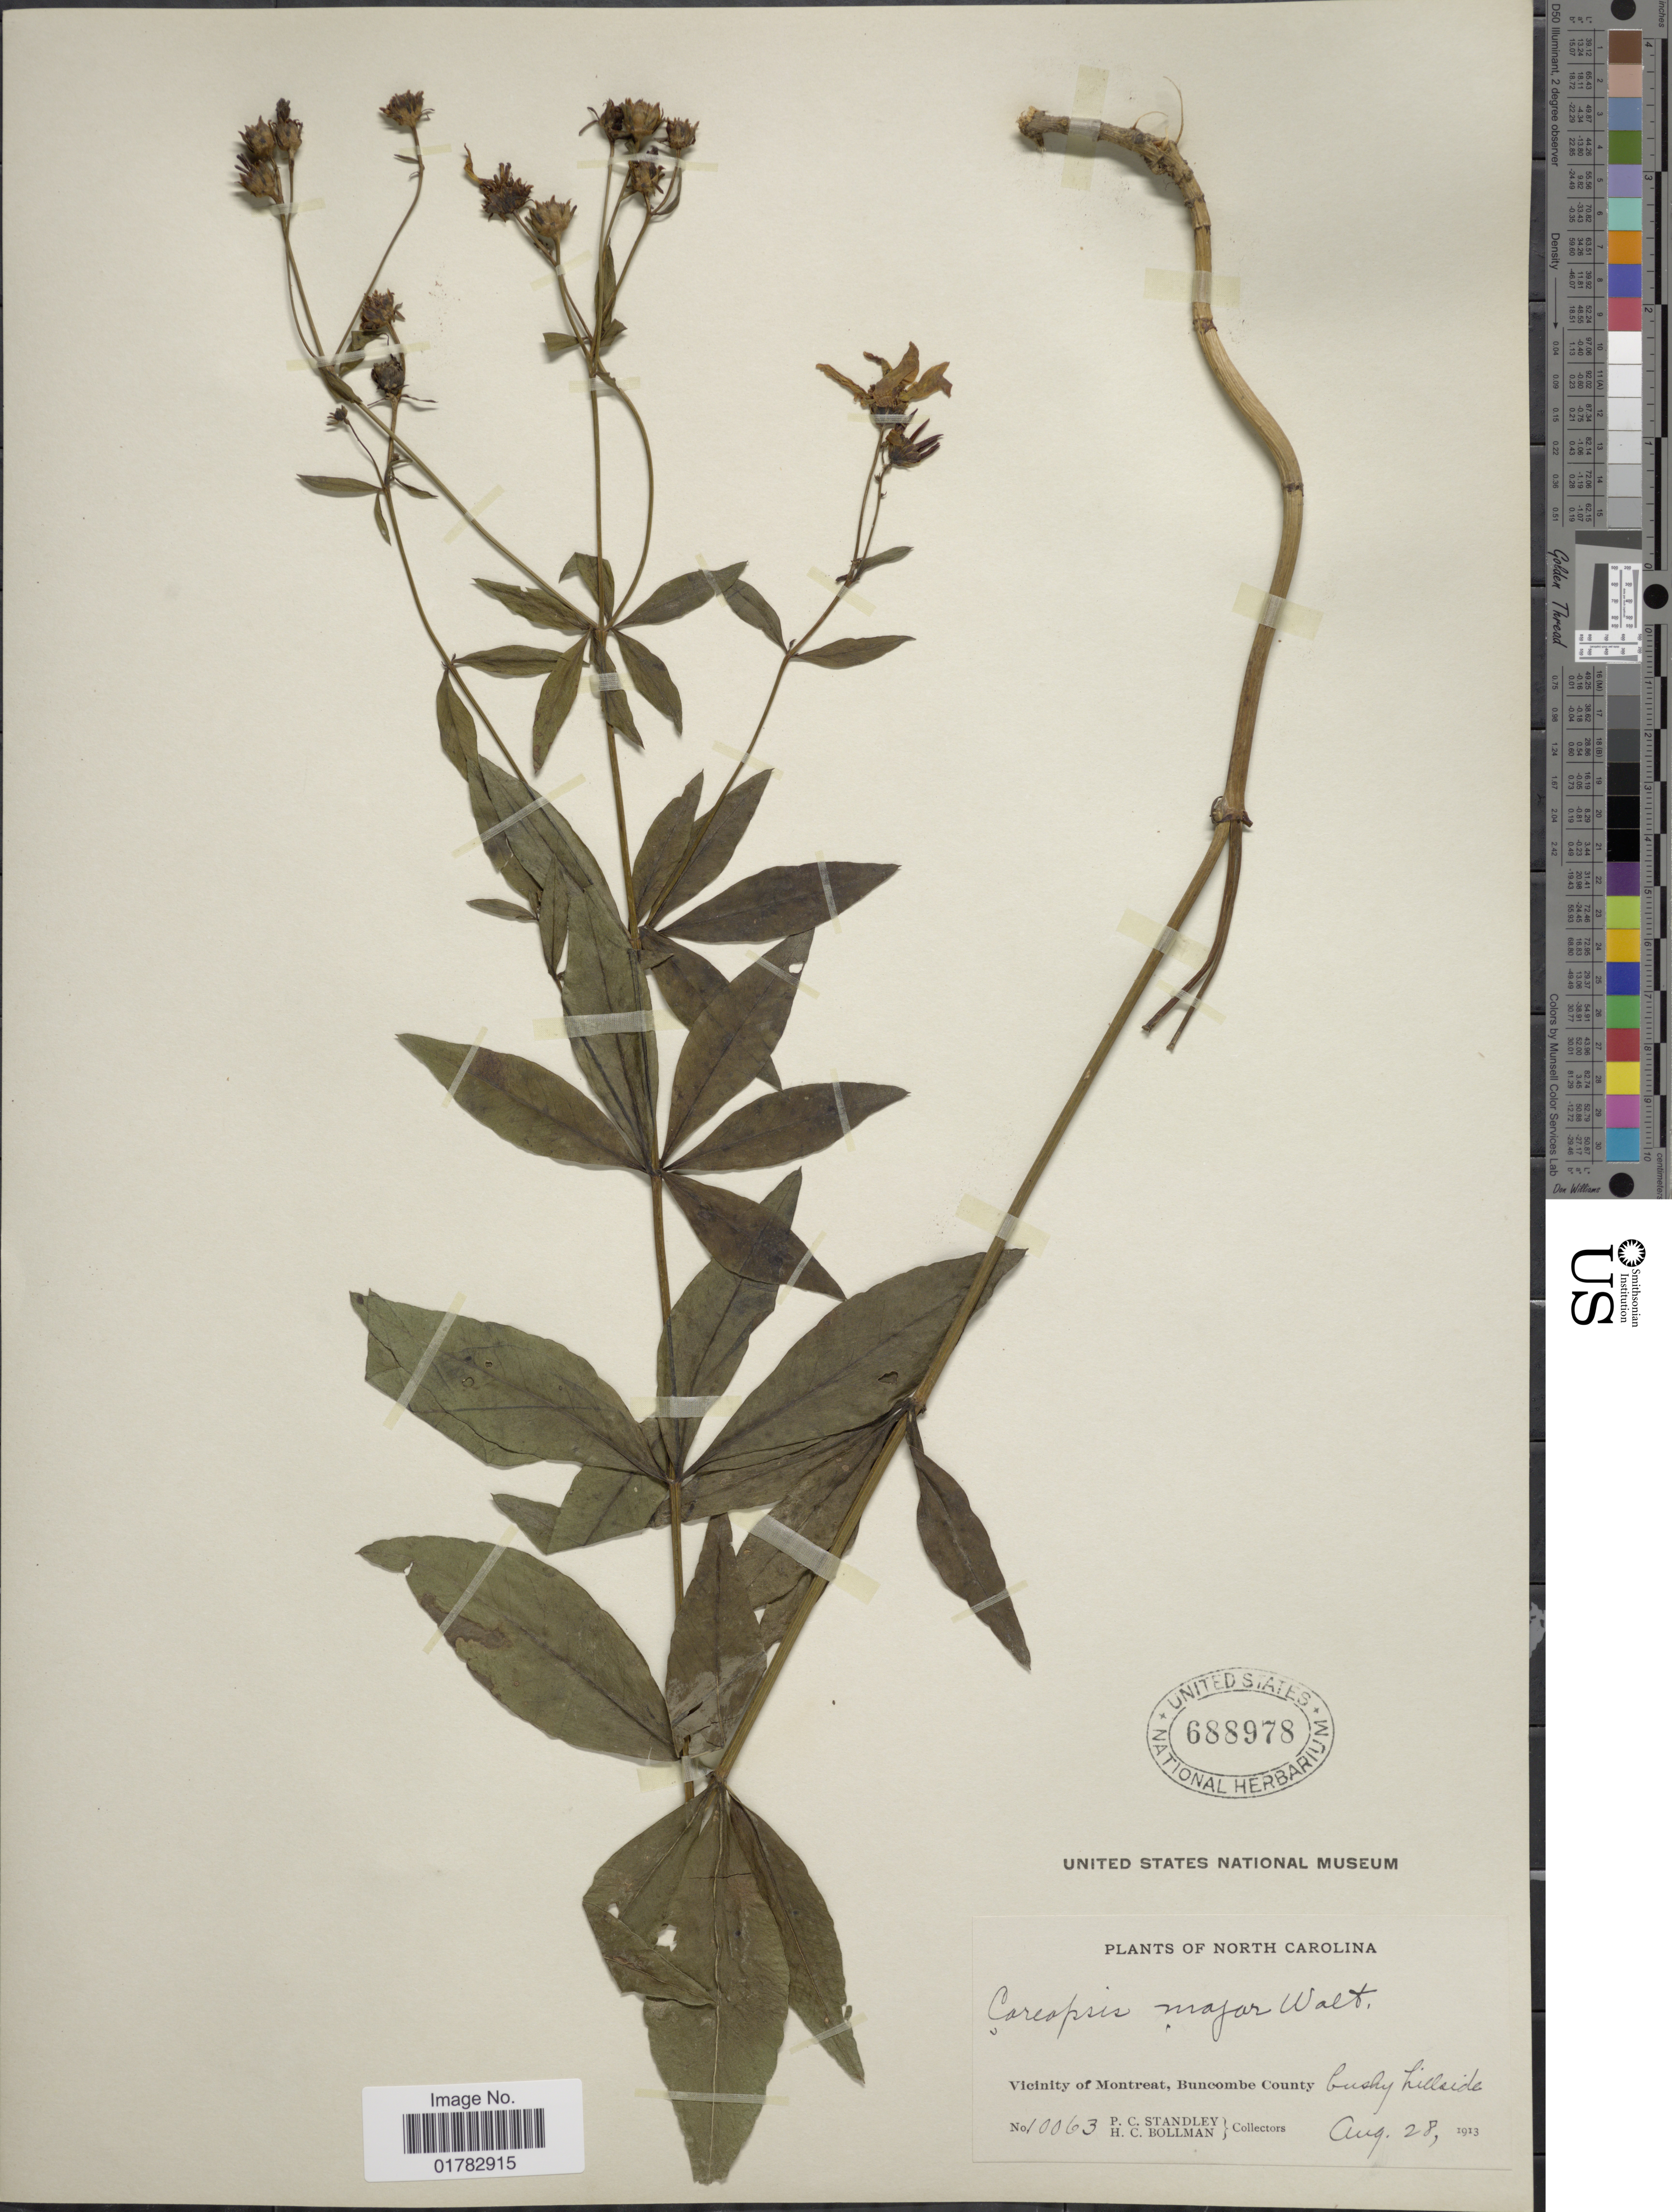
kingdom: Plantae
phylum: Tracheophyta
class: Magnoliopsida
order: Asterales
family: Asteraceae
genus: Coreopsis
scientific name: Coreopsis major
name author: Walter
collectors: P. C. Standley & H. C. Bollman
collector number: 10063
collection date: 1913-08-28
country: United States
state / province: North Carolina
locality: Vicinity of Montreat, Buncombe County, bushy hillside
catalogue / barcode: US 688978